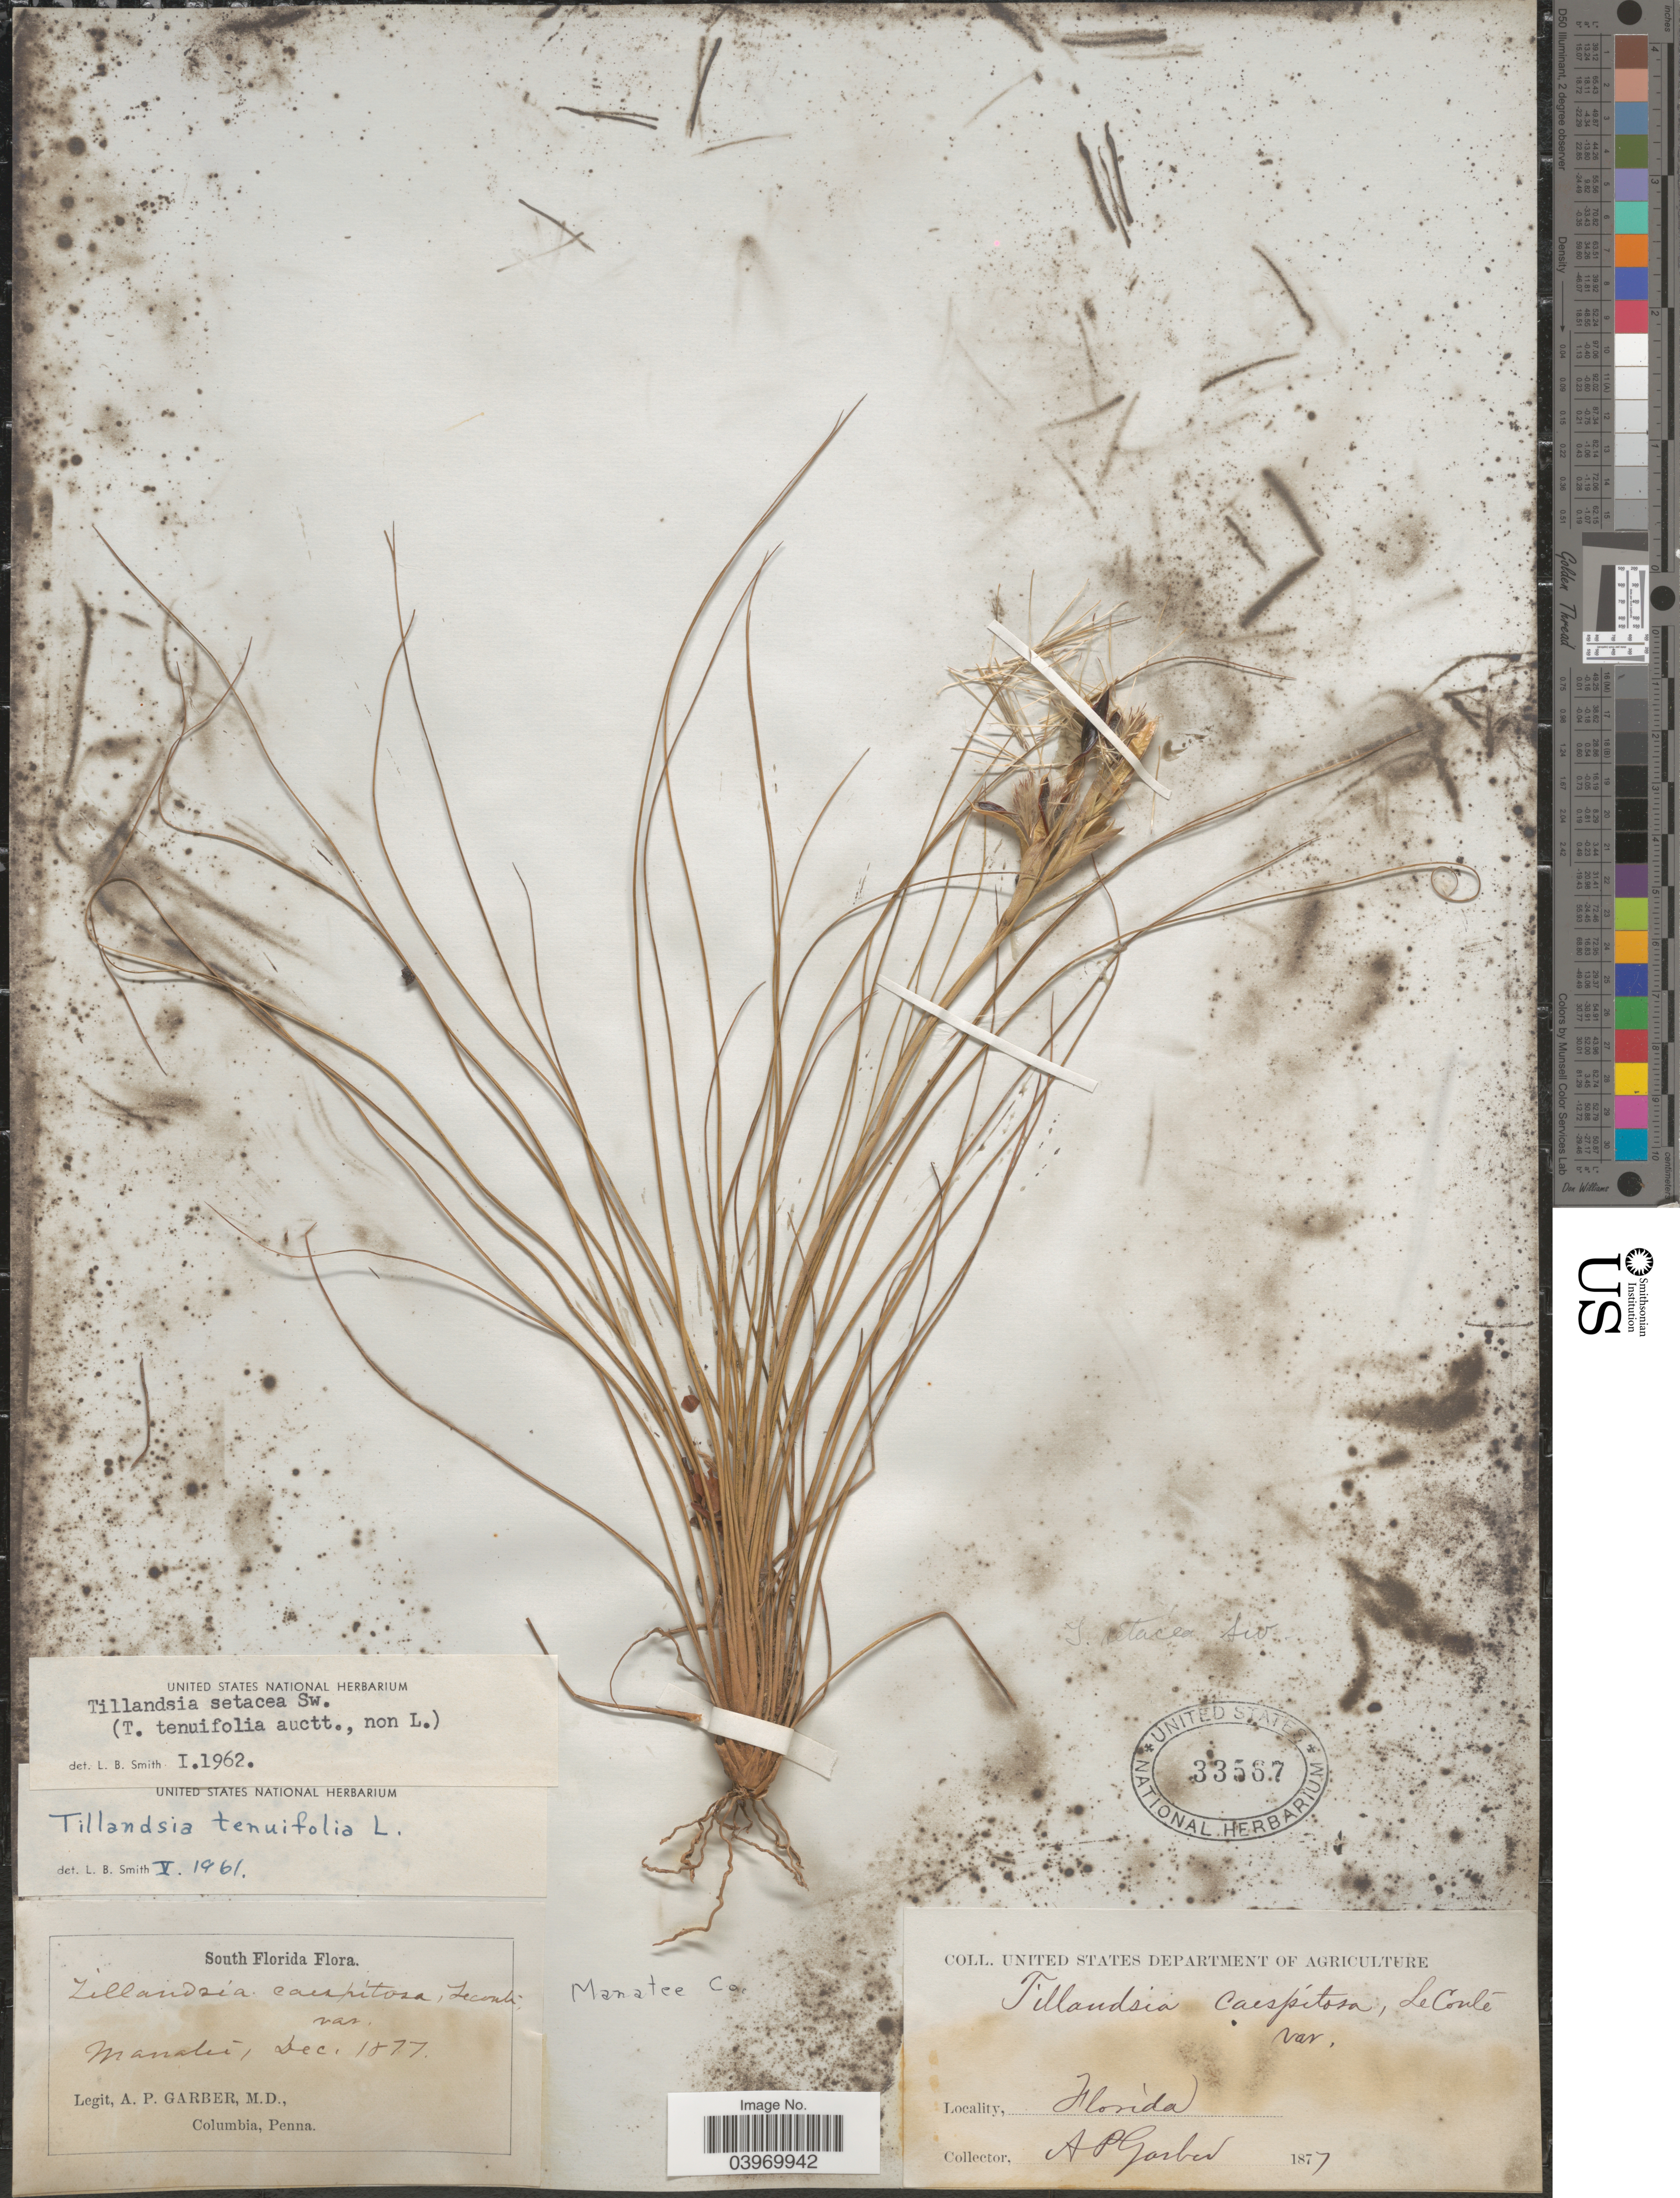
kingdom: Plantae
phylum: Tracheophyta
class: Liliopsida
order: Poales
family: Bromeliaceae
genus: Tillandsia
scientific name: Tillandsia setacea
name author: Sw.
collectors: A. P. Garber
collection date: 1877-12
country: United States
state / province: Florida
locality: South Florida. Manatee, Manatee Co.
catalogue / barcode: US 33567